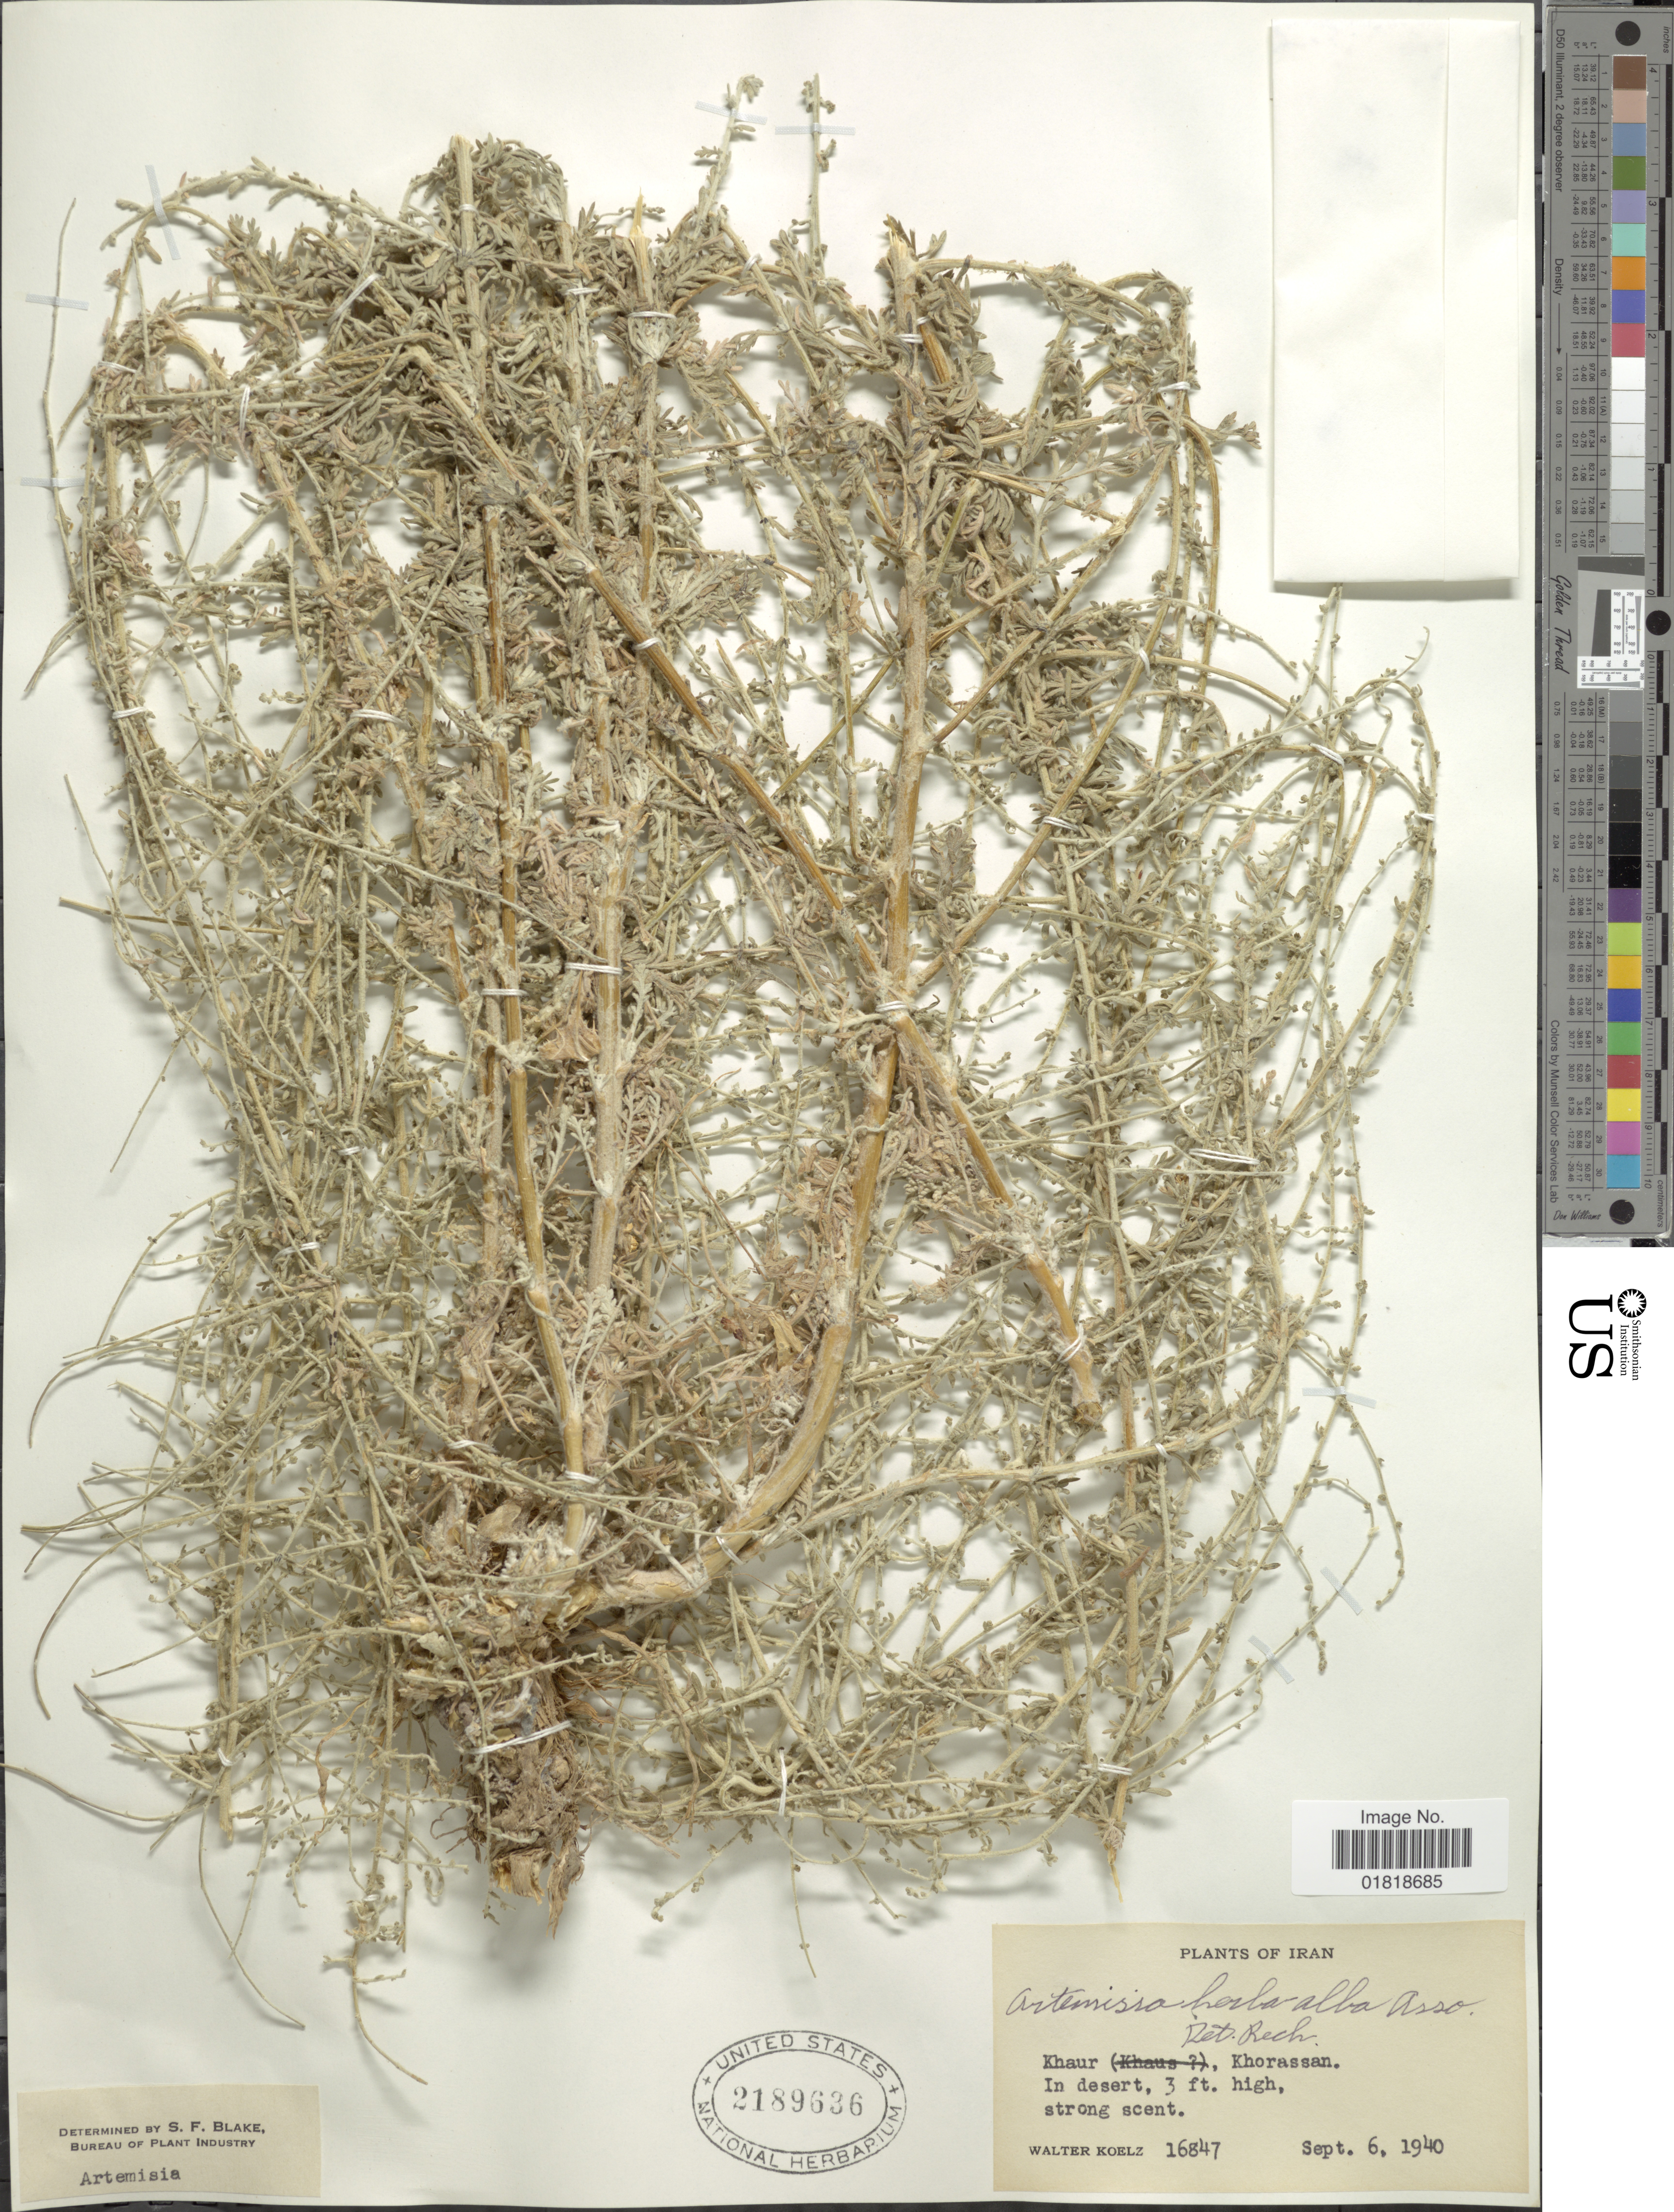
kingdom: Plantae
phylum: Tracheophyta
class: Magnoliopsida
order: Asterales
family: Asteraceae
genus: Artemisia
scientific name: Artemisia herba-alba asso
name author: Asso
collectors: W. N. Koelz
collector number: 16847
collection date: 1940-09-06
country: Iran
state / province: Khorasan [obsolete]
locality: Khaur, Khorassan, in desert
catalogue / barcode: US 2189636